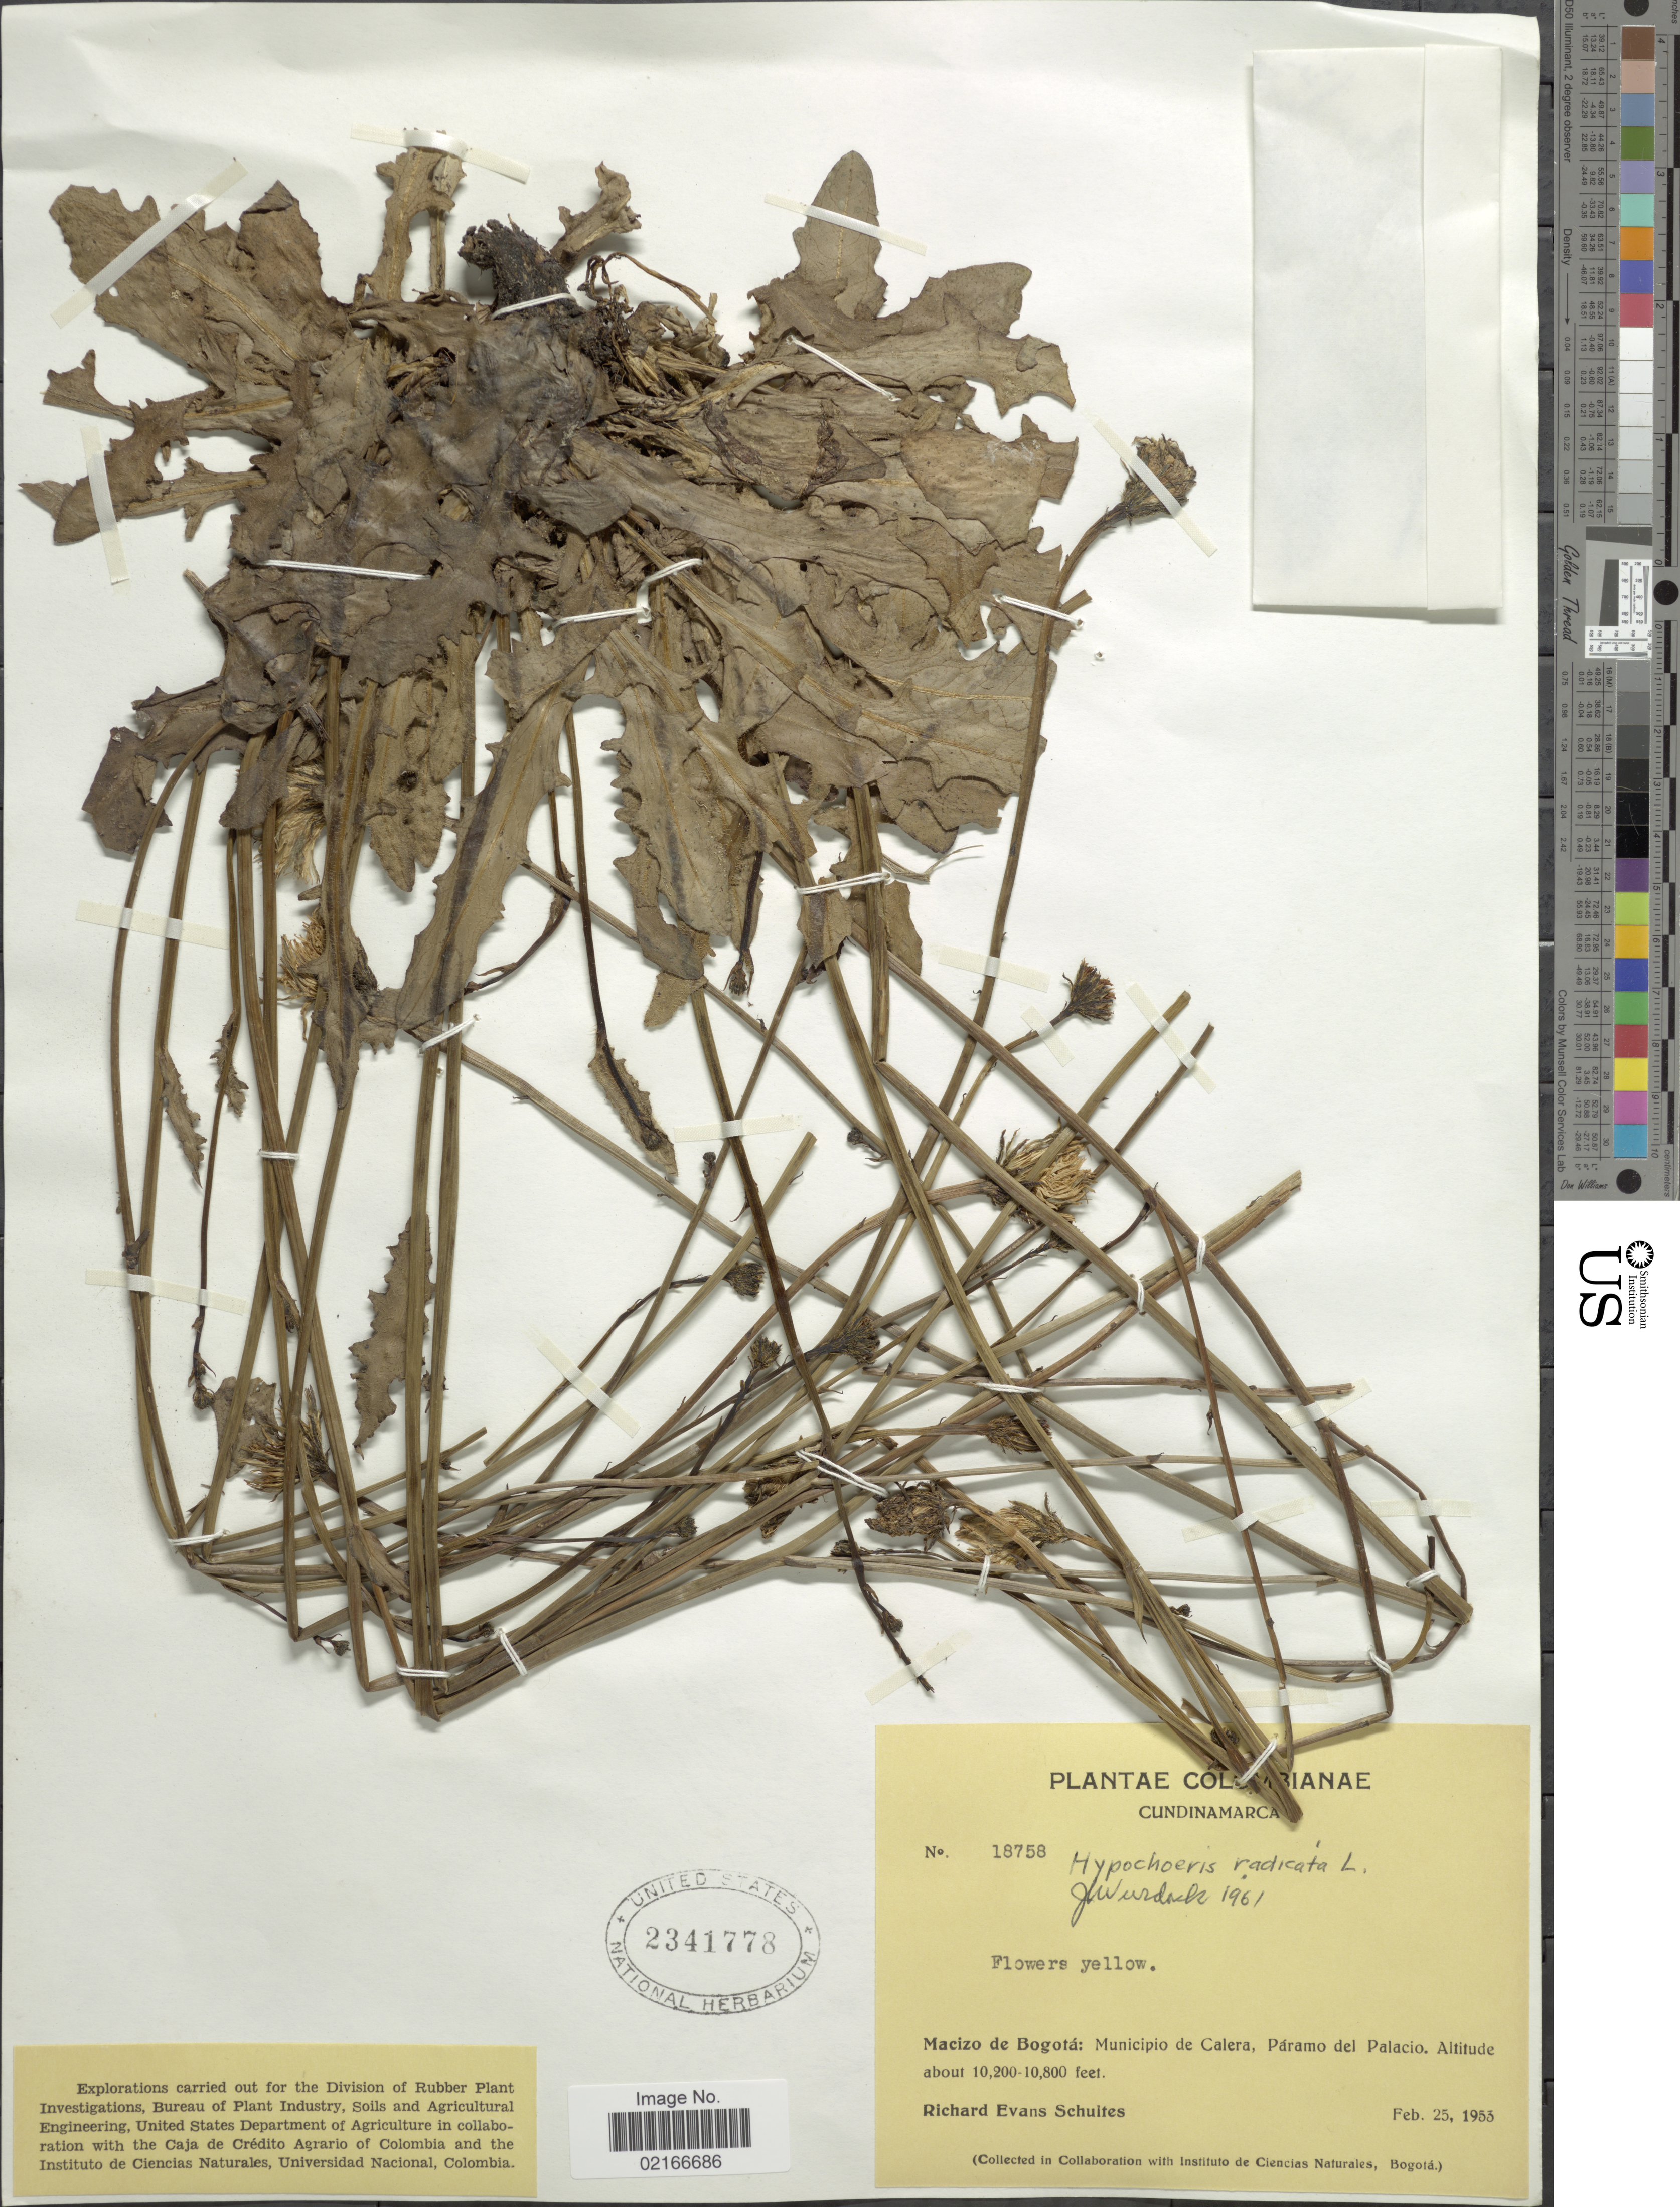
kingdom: Plantae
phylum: Tracheophyta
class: Magnoliopsida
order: Asterales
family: Asteraceae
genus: Hypochaeris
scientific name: Hypochaeris radicata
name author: L.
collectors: R. E. Schultes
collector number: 18758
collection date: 1955-02-25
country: Colombia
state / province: Cundinamarca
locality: Macizo de Bogotá: Municipio de Calera, Páramo del Palacio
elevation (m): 3109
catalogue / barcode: US 2341778